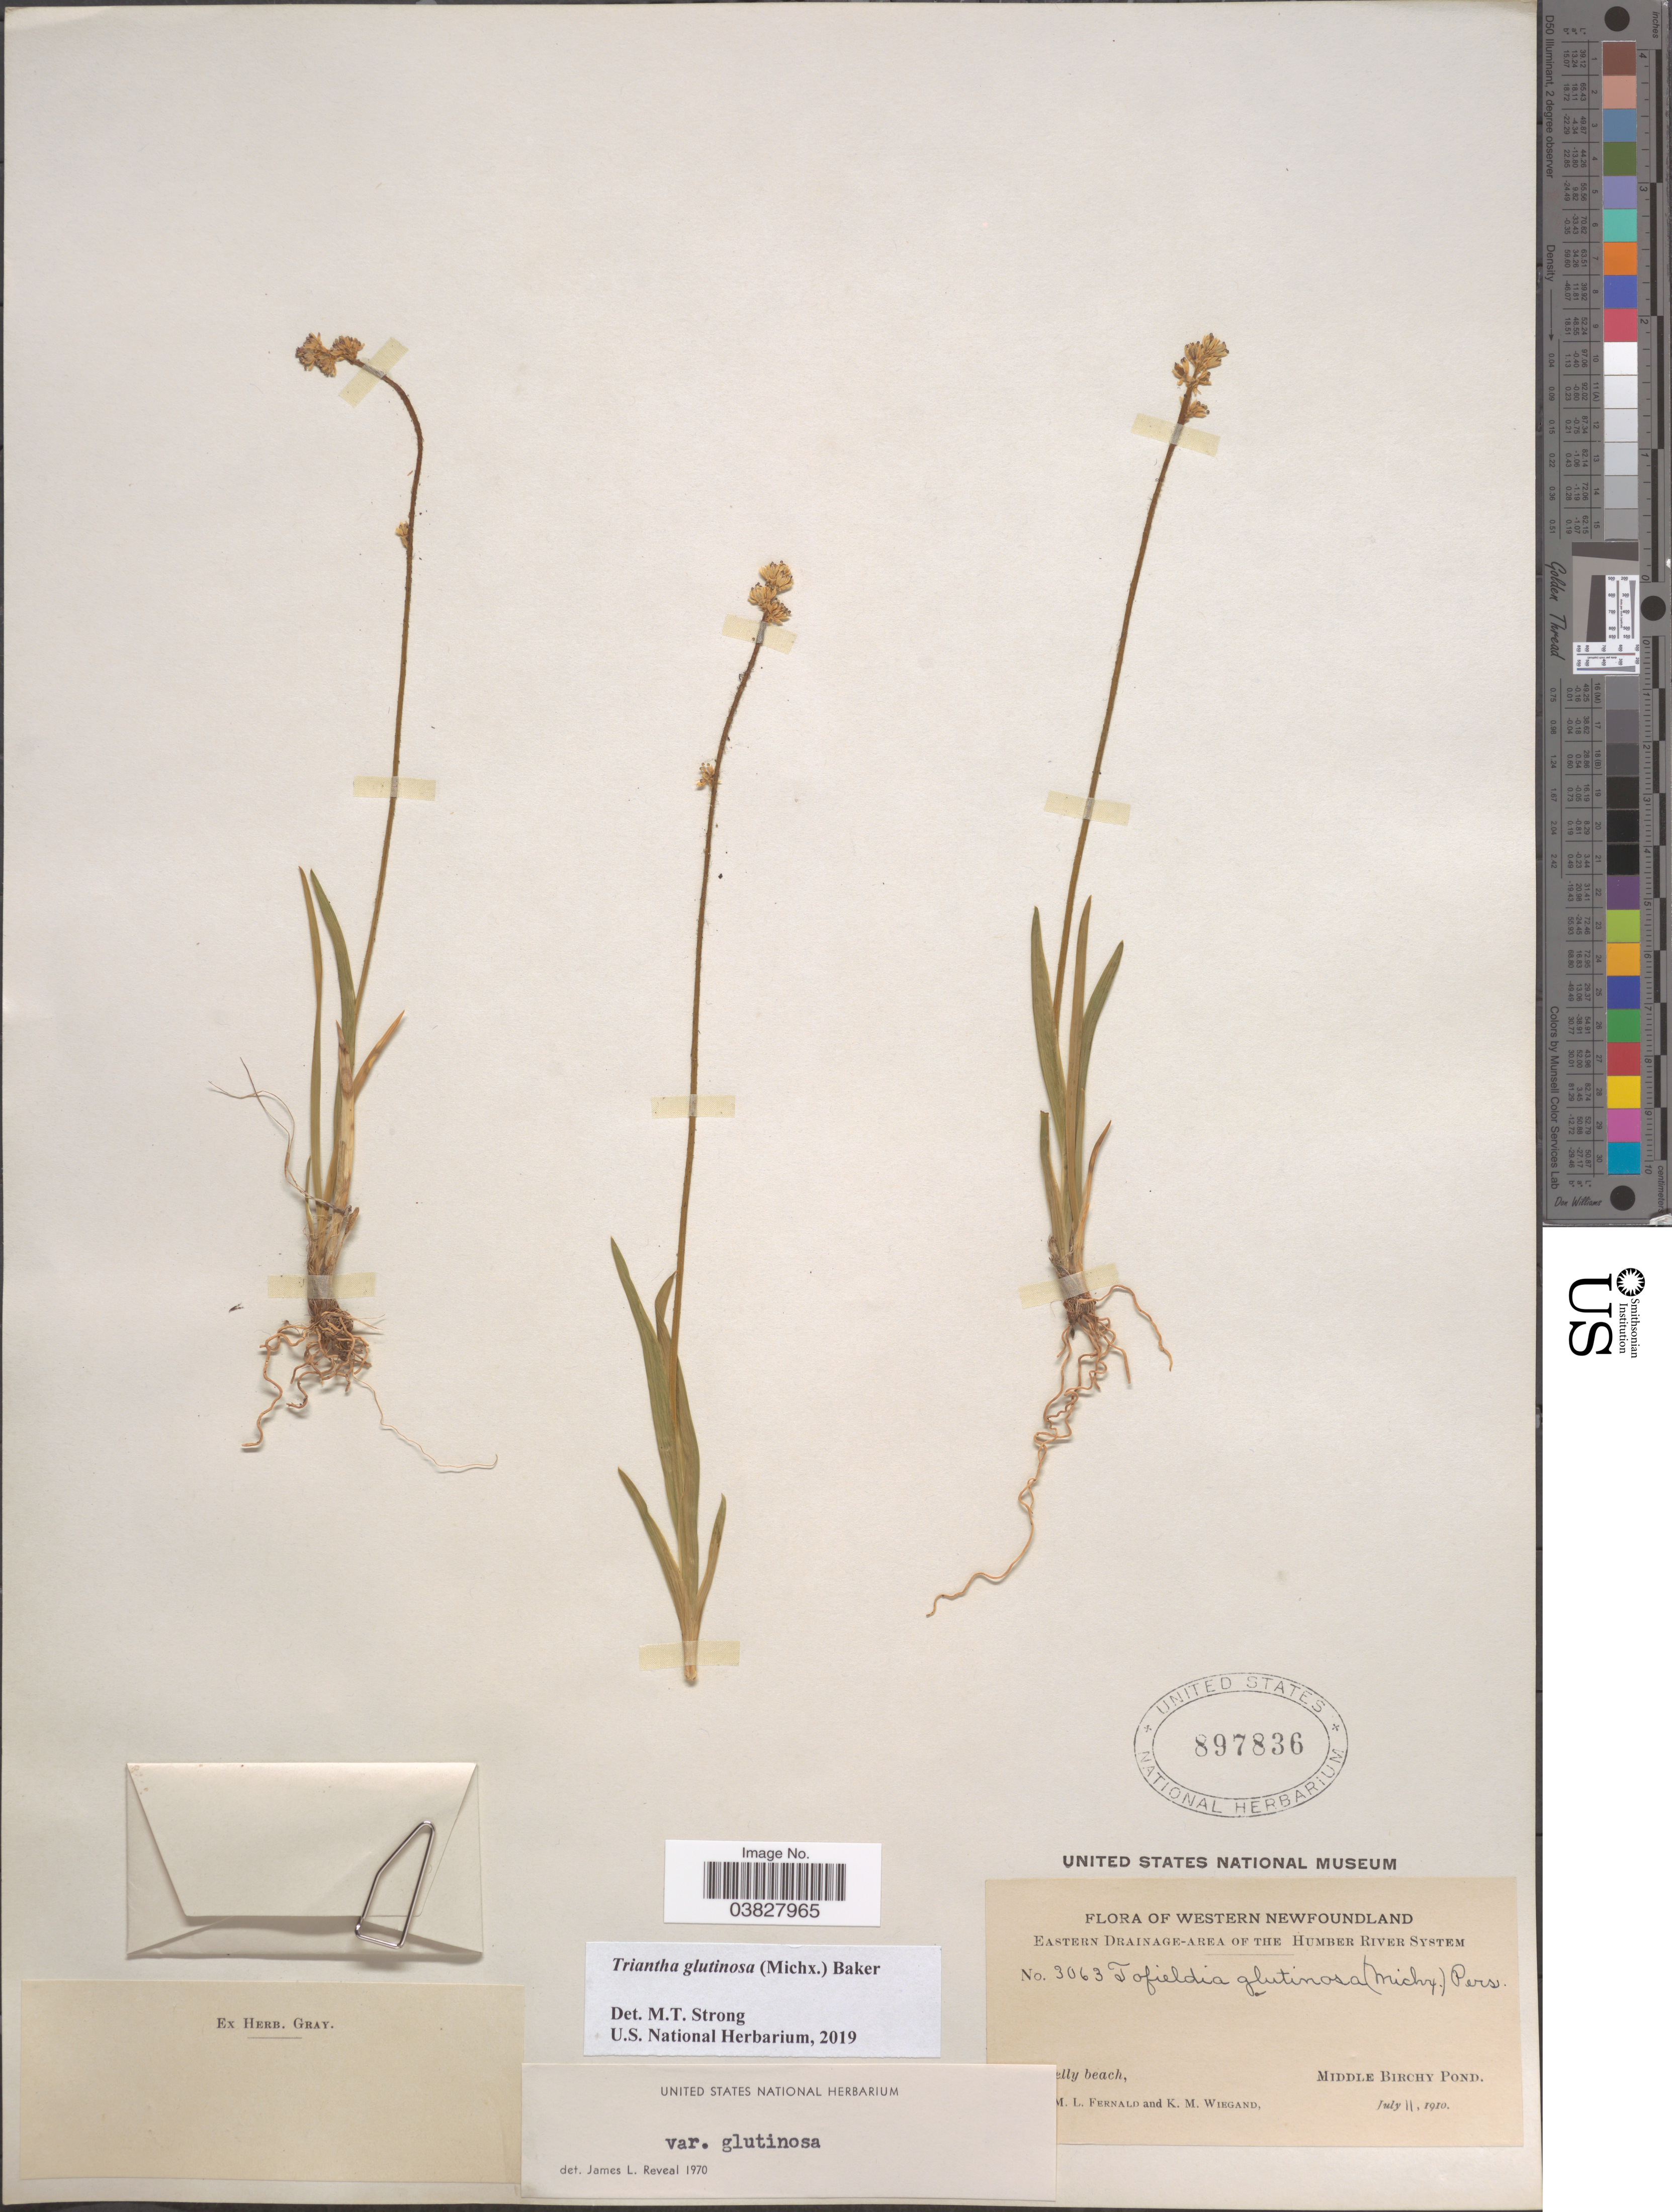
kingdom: Plantae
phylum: Tracheophyta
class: Liliopsida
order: Alismatales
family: Tofieldiaceae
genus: Triantha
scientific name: Triantha glutinosa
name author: (Michx.) Baker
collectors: M. L. Fernald & K. M. Wiegand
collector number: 3063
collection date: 1910-07-11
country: Canada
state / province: Newfoundland and Labrador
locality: Western Newfoundland. Eastern Drainage-Area of the Humber River System. Middle Birchy Pond.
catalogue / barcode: US 897836